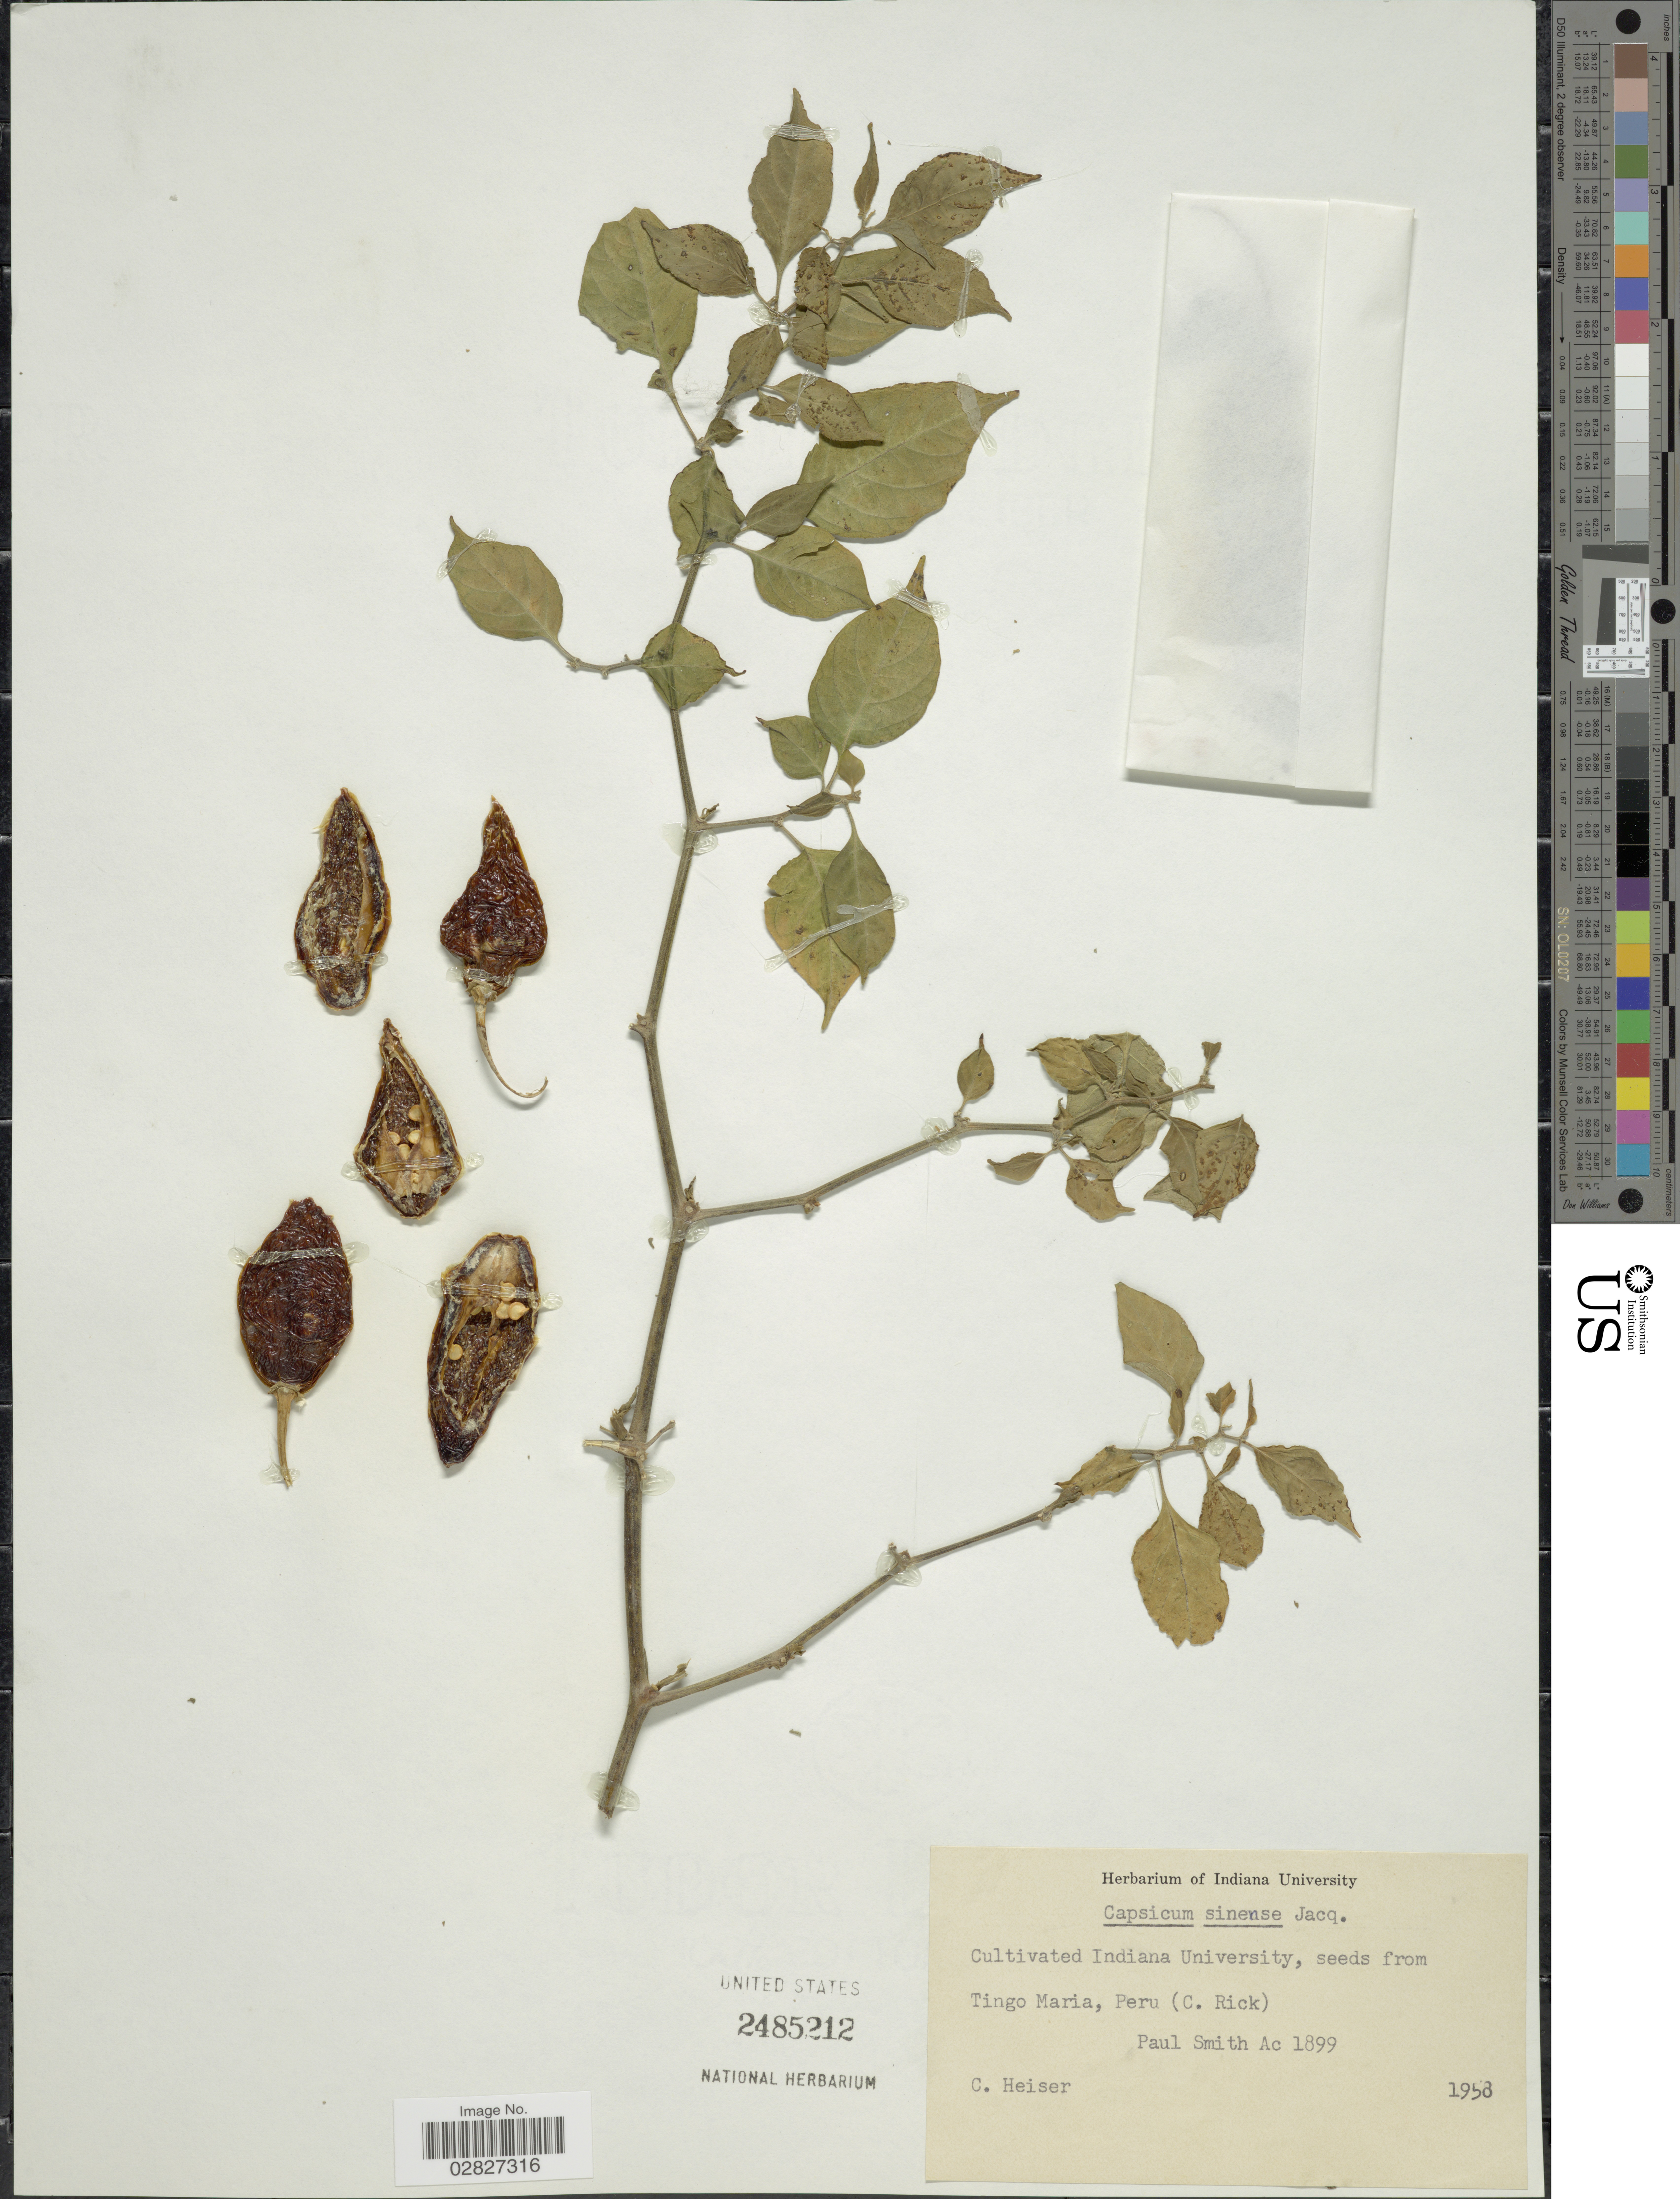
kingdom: Plantae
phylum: Tracheophyta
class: Magnoliopsida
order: Solanales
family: Solanaceae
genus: Capsicum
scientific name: Capsicum sinense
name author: Jacq.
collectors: C. B. Heiser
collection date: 1958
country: United States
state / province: Indiana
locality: Cultivated Indiana University.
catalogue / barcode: US 2485212